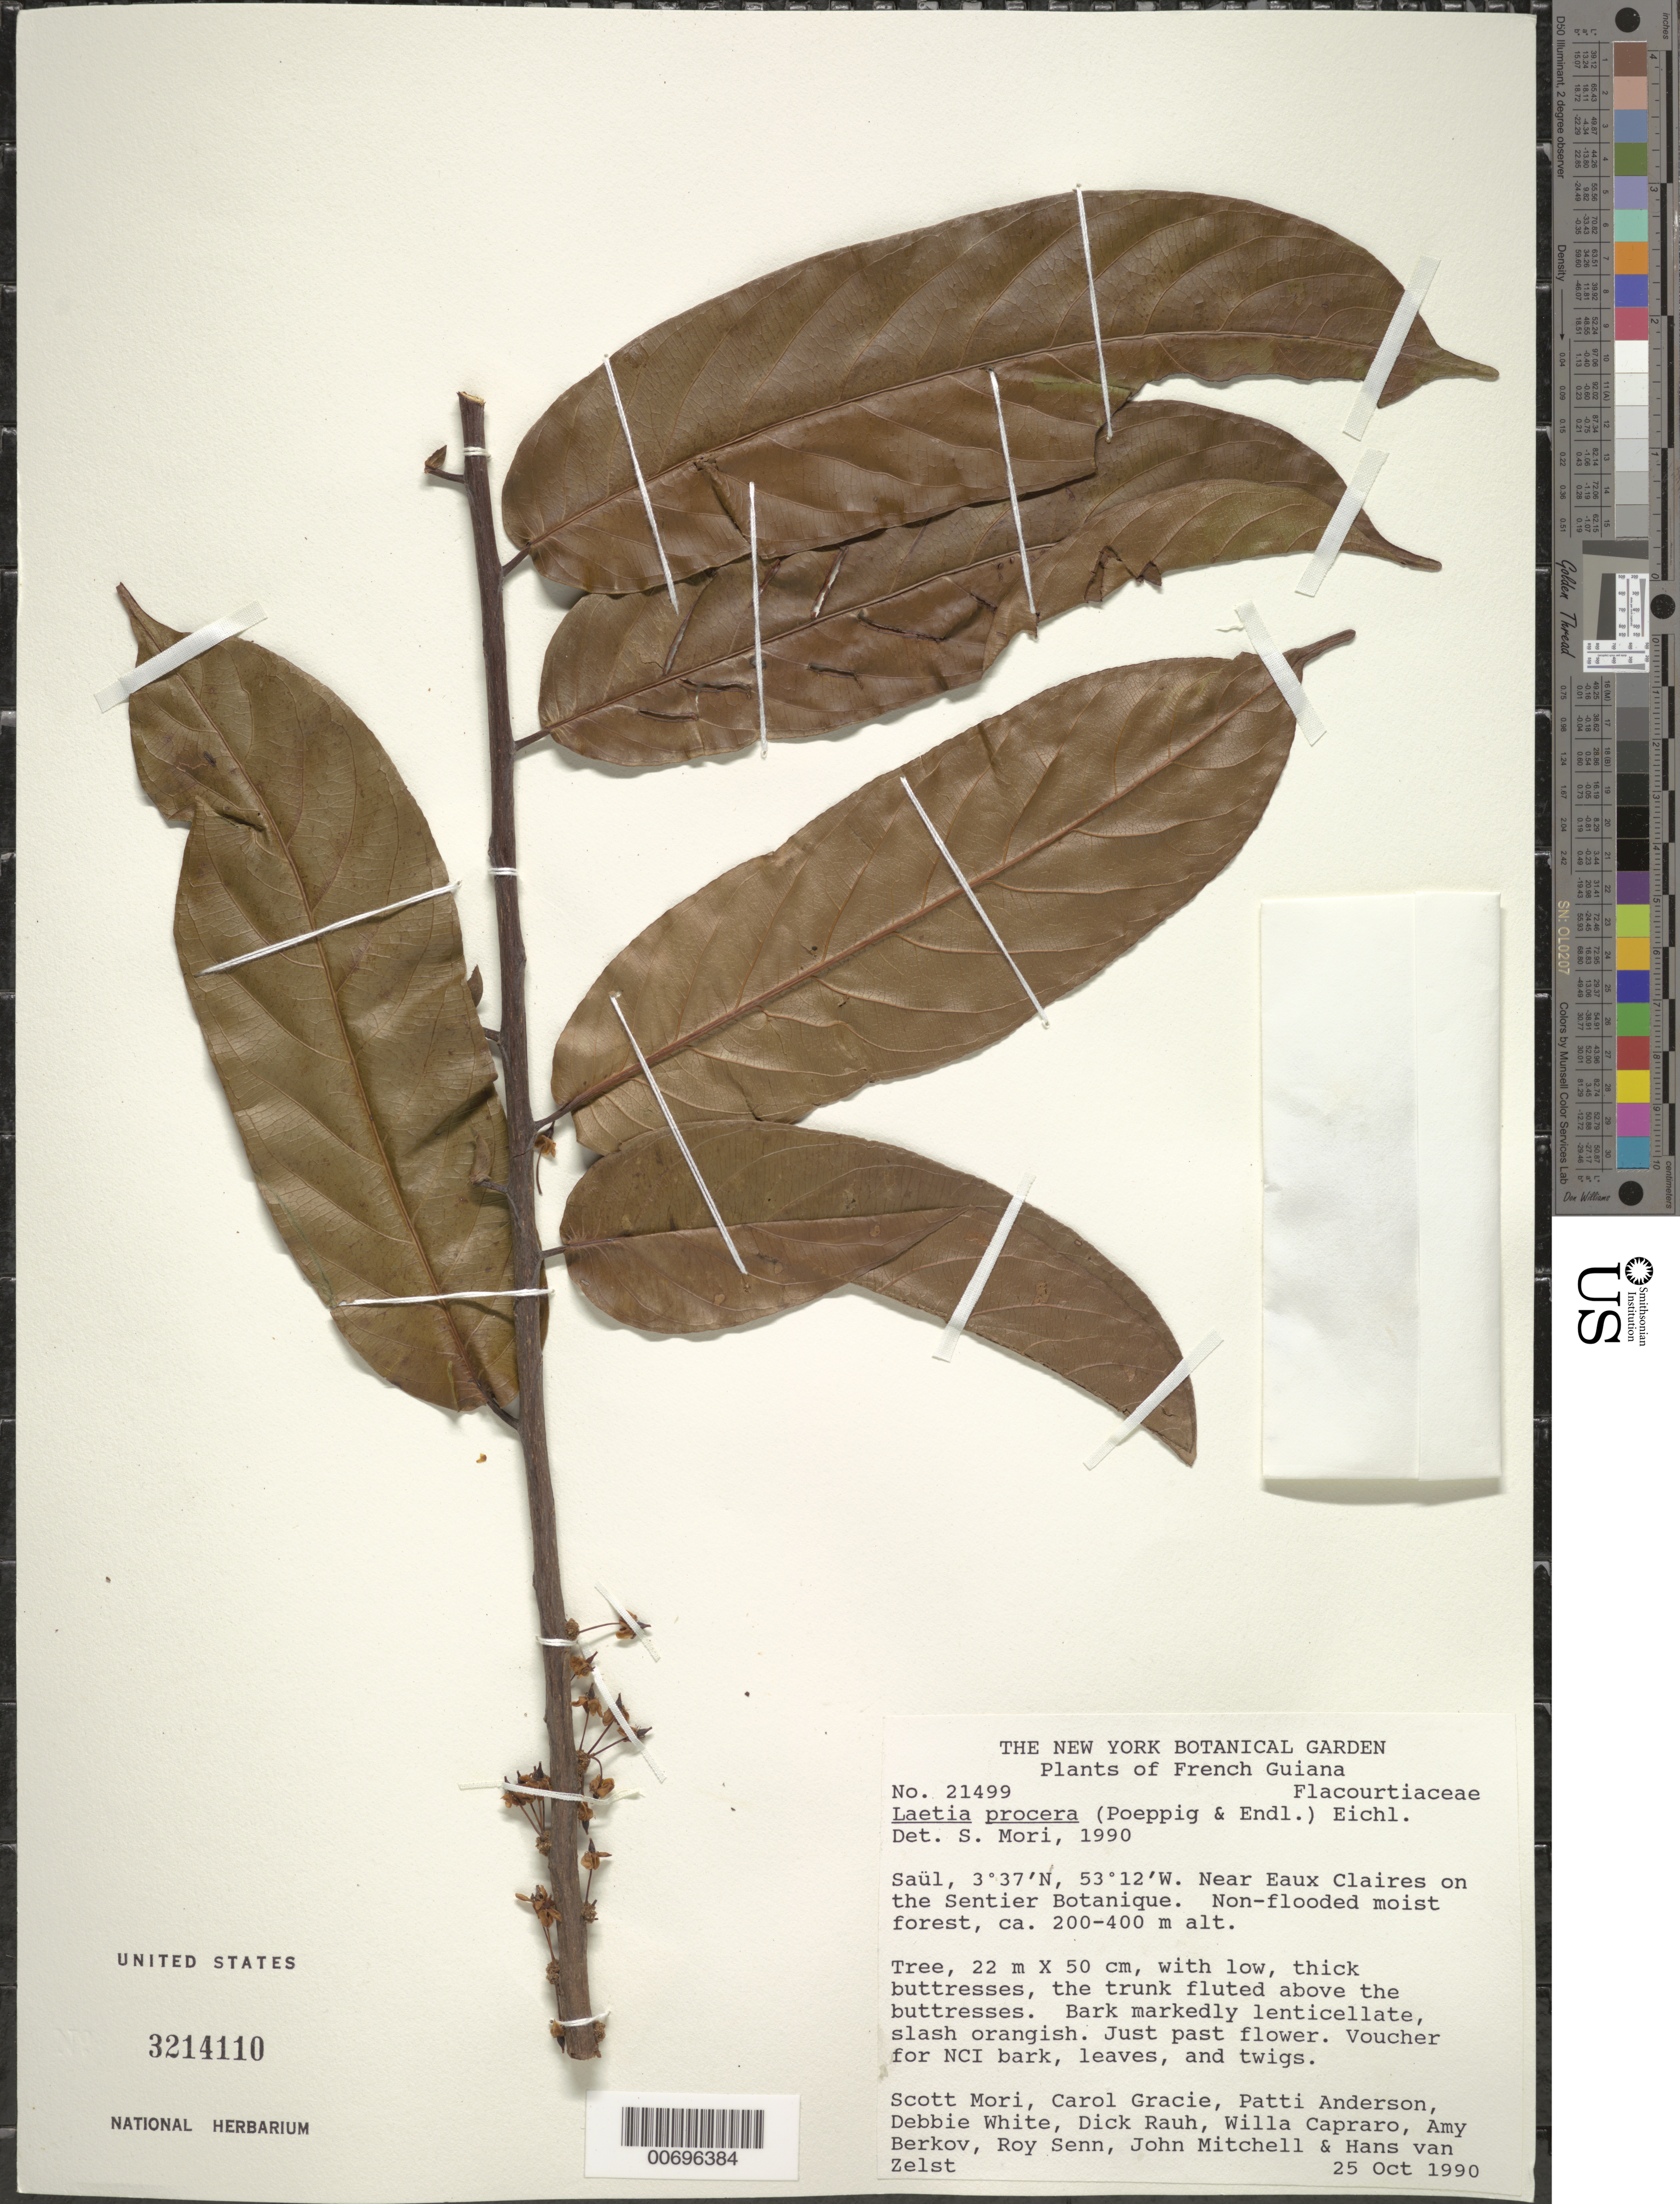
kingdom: Plantae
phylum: Tracheophyta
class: Magnoliopsida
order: Malpighiales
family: Salicaceae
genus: Laetia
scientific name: Laetia procera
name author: (Poepp.) Eichler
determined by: Mori, Scott A.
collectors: S. Mori et al.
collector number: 21499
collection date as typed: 25-Oct-90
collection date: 1990-10-25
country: French Guiana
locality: Saül, near Eaux Claires on the Sentier Botanique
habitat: Non-flooded moist forest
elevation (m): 200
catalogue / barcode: US 3214110